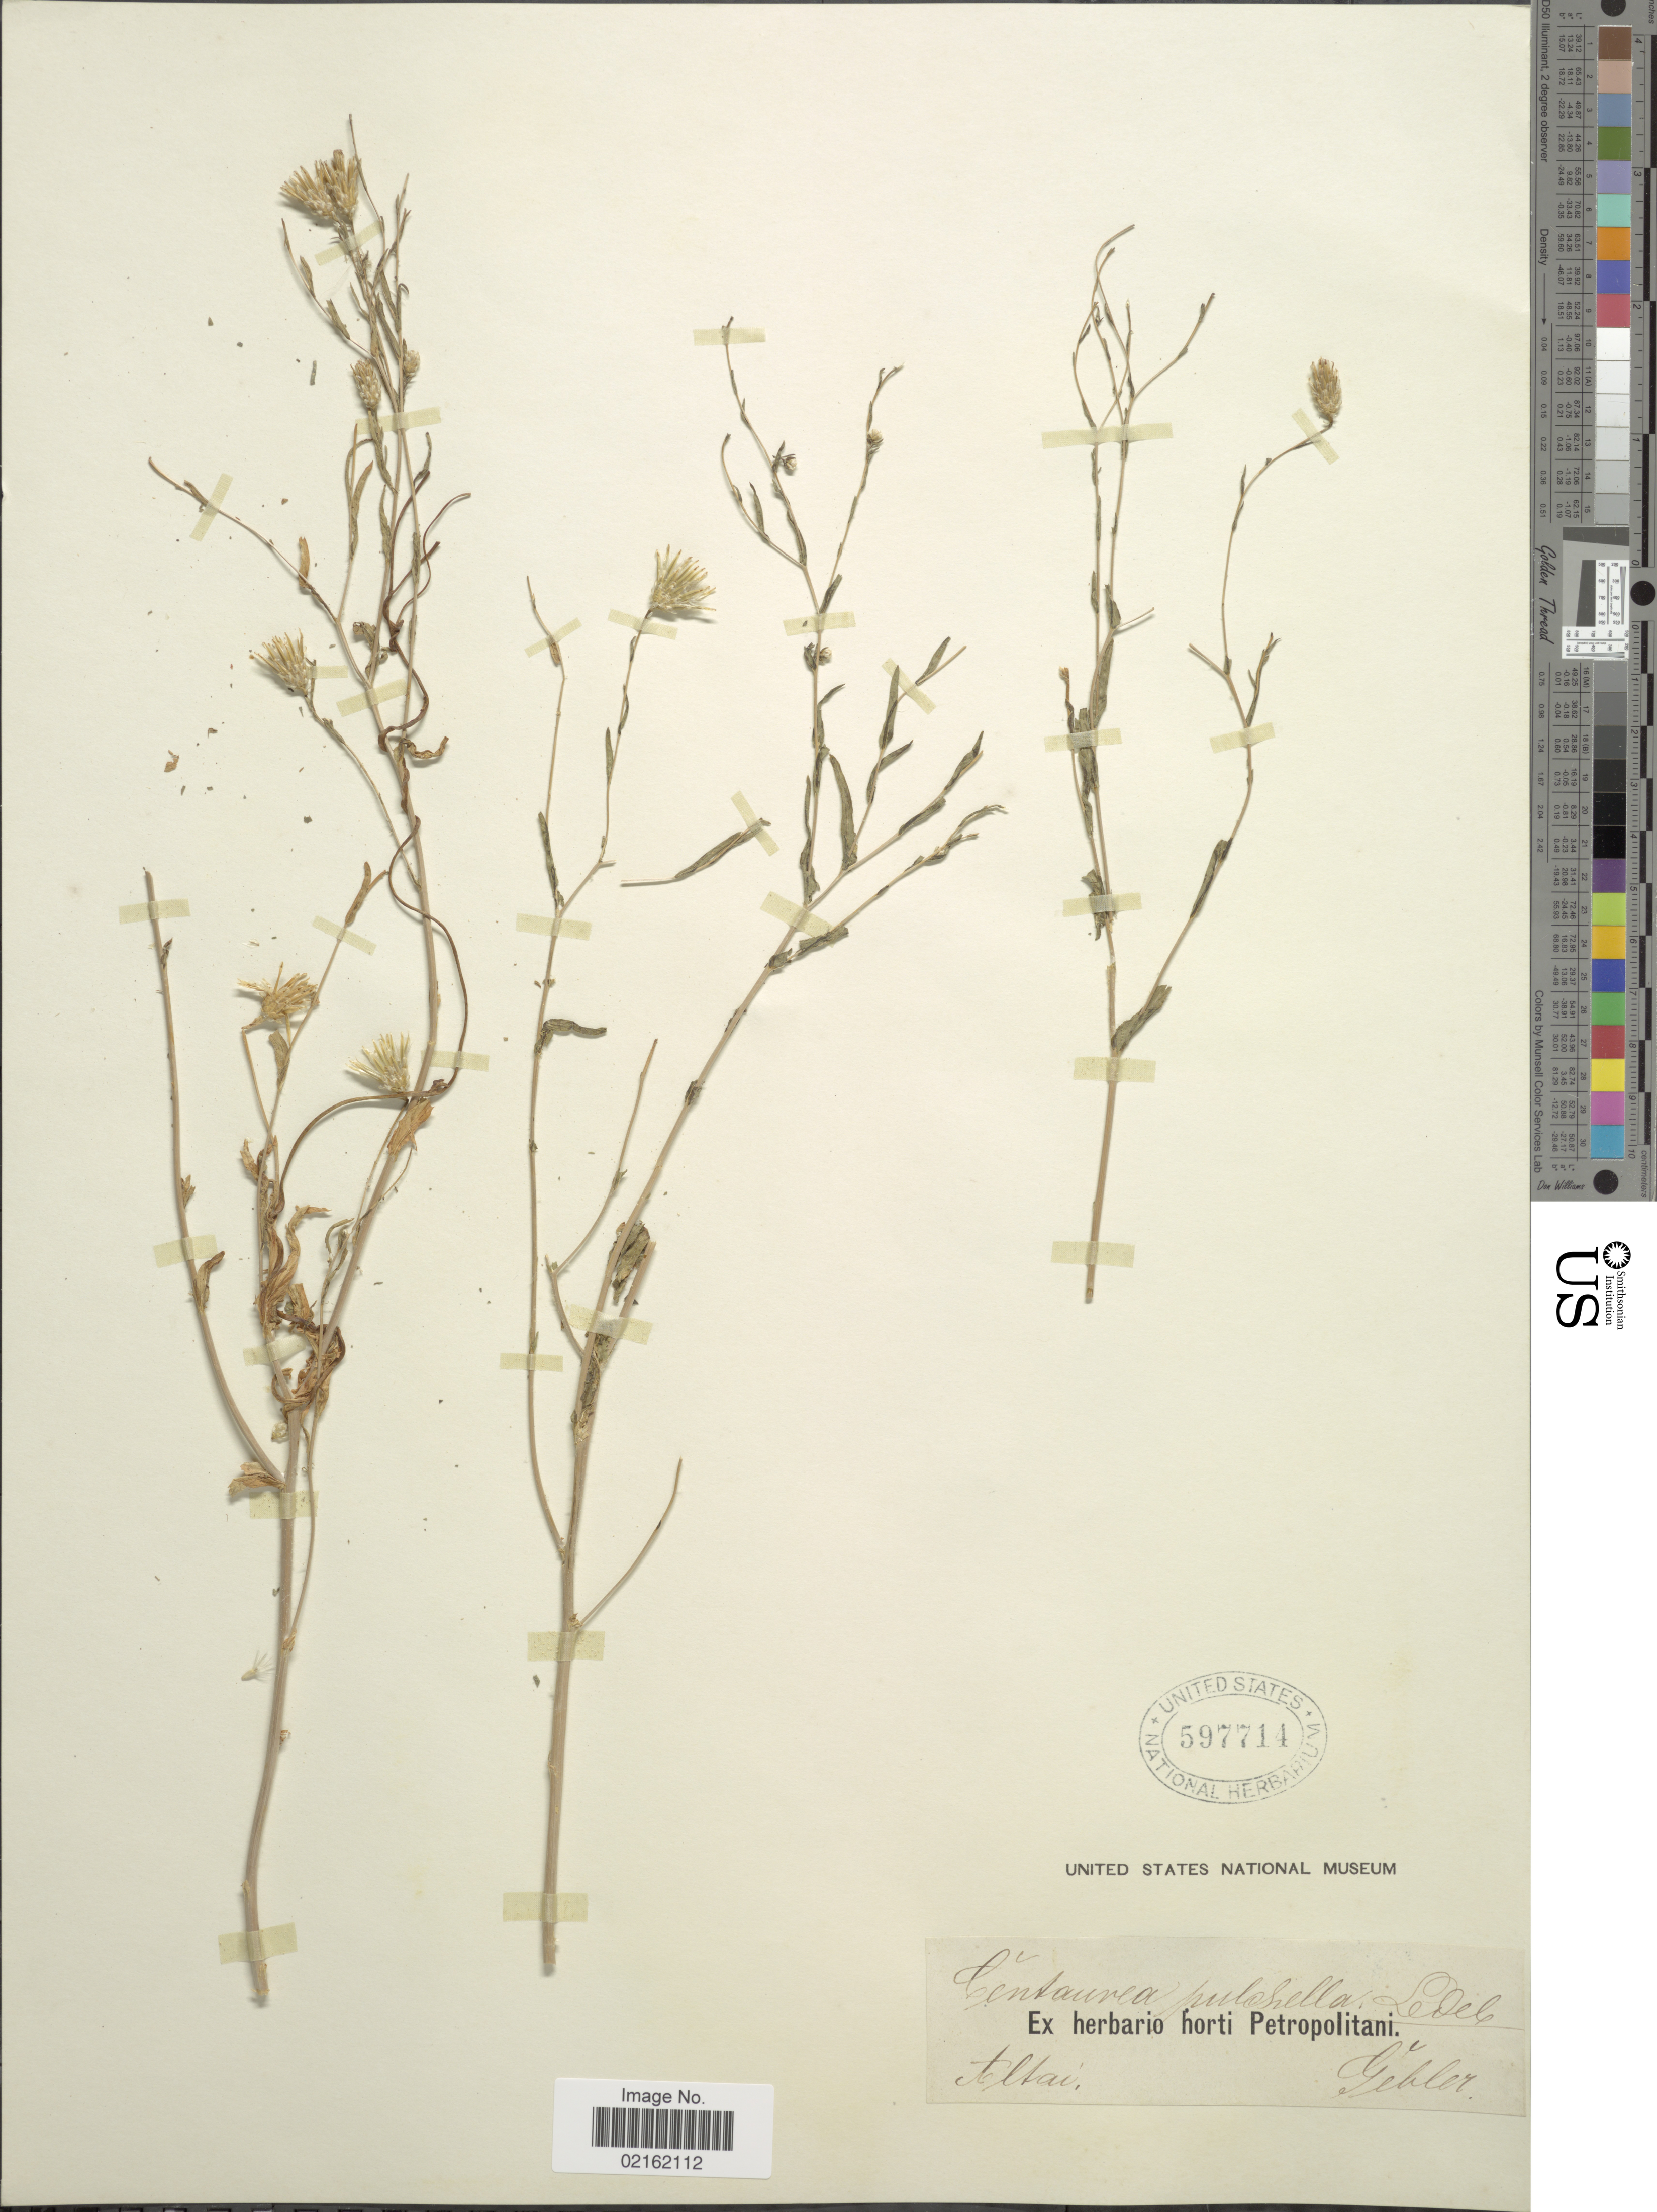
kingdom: Plantae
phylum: Tracheophyta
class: Magnoliopsida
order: Asterales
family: Asteraceae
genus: Centaurea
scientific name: Centaurea pulchella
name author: Ledeb.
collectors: Gebler, --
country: Russian Federation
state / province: Altai Republic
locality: Altai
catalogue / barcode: US 597714